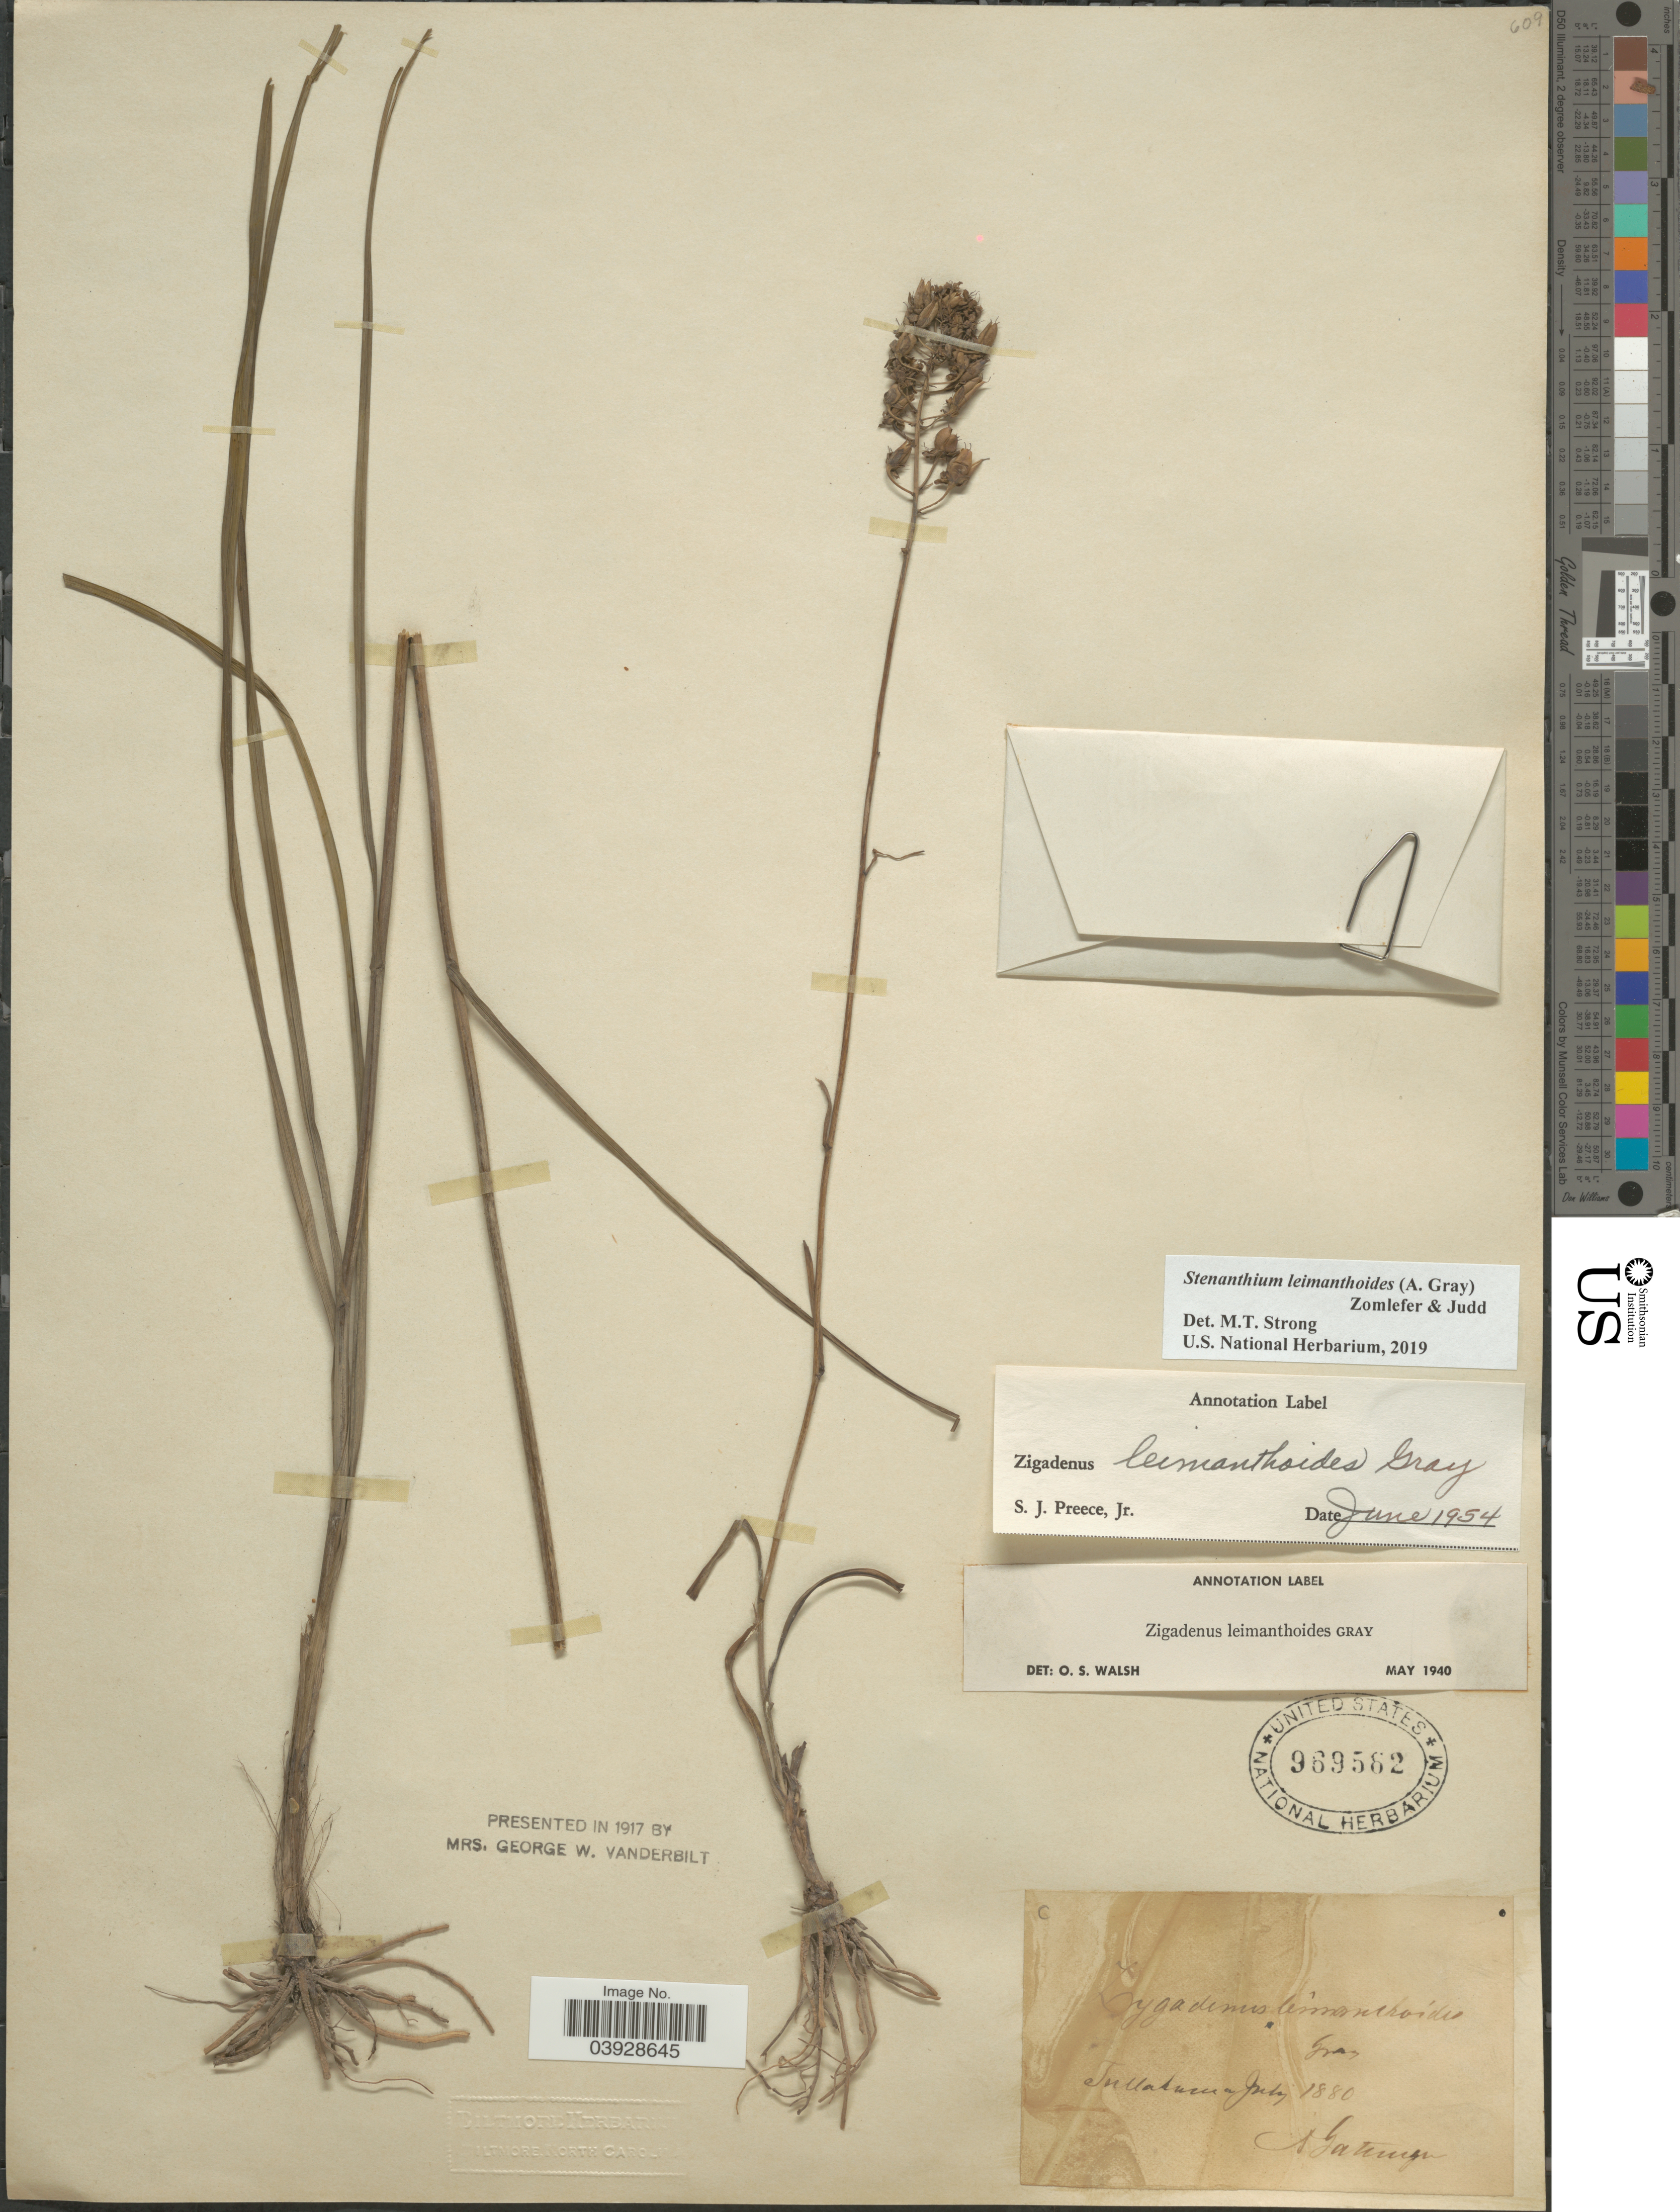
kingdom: Plantae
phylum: Tracheophyta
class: Liliopsida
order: Liliales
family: Melanthiaceae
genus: Stenanthium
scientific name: Stenanthium leimanthoides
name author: (A. Gray) Zomlefer & Judd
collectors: A. Gattinger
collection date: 1880-07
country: United States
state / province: Tennessee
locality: Tullahoma.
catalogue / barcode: US 969562